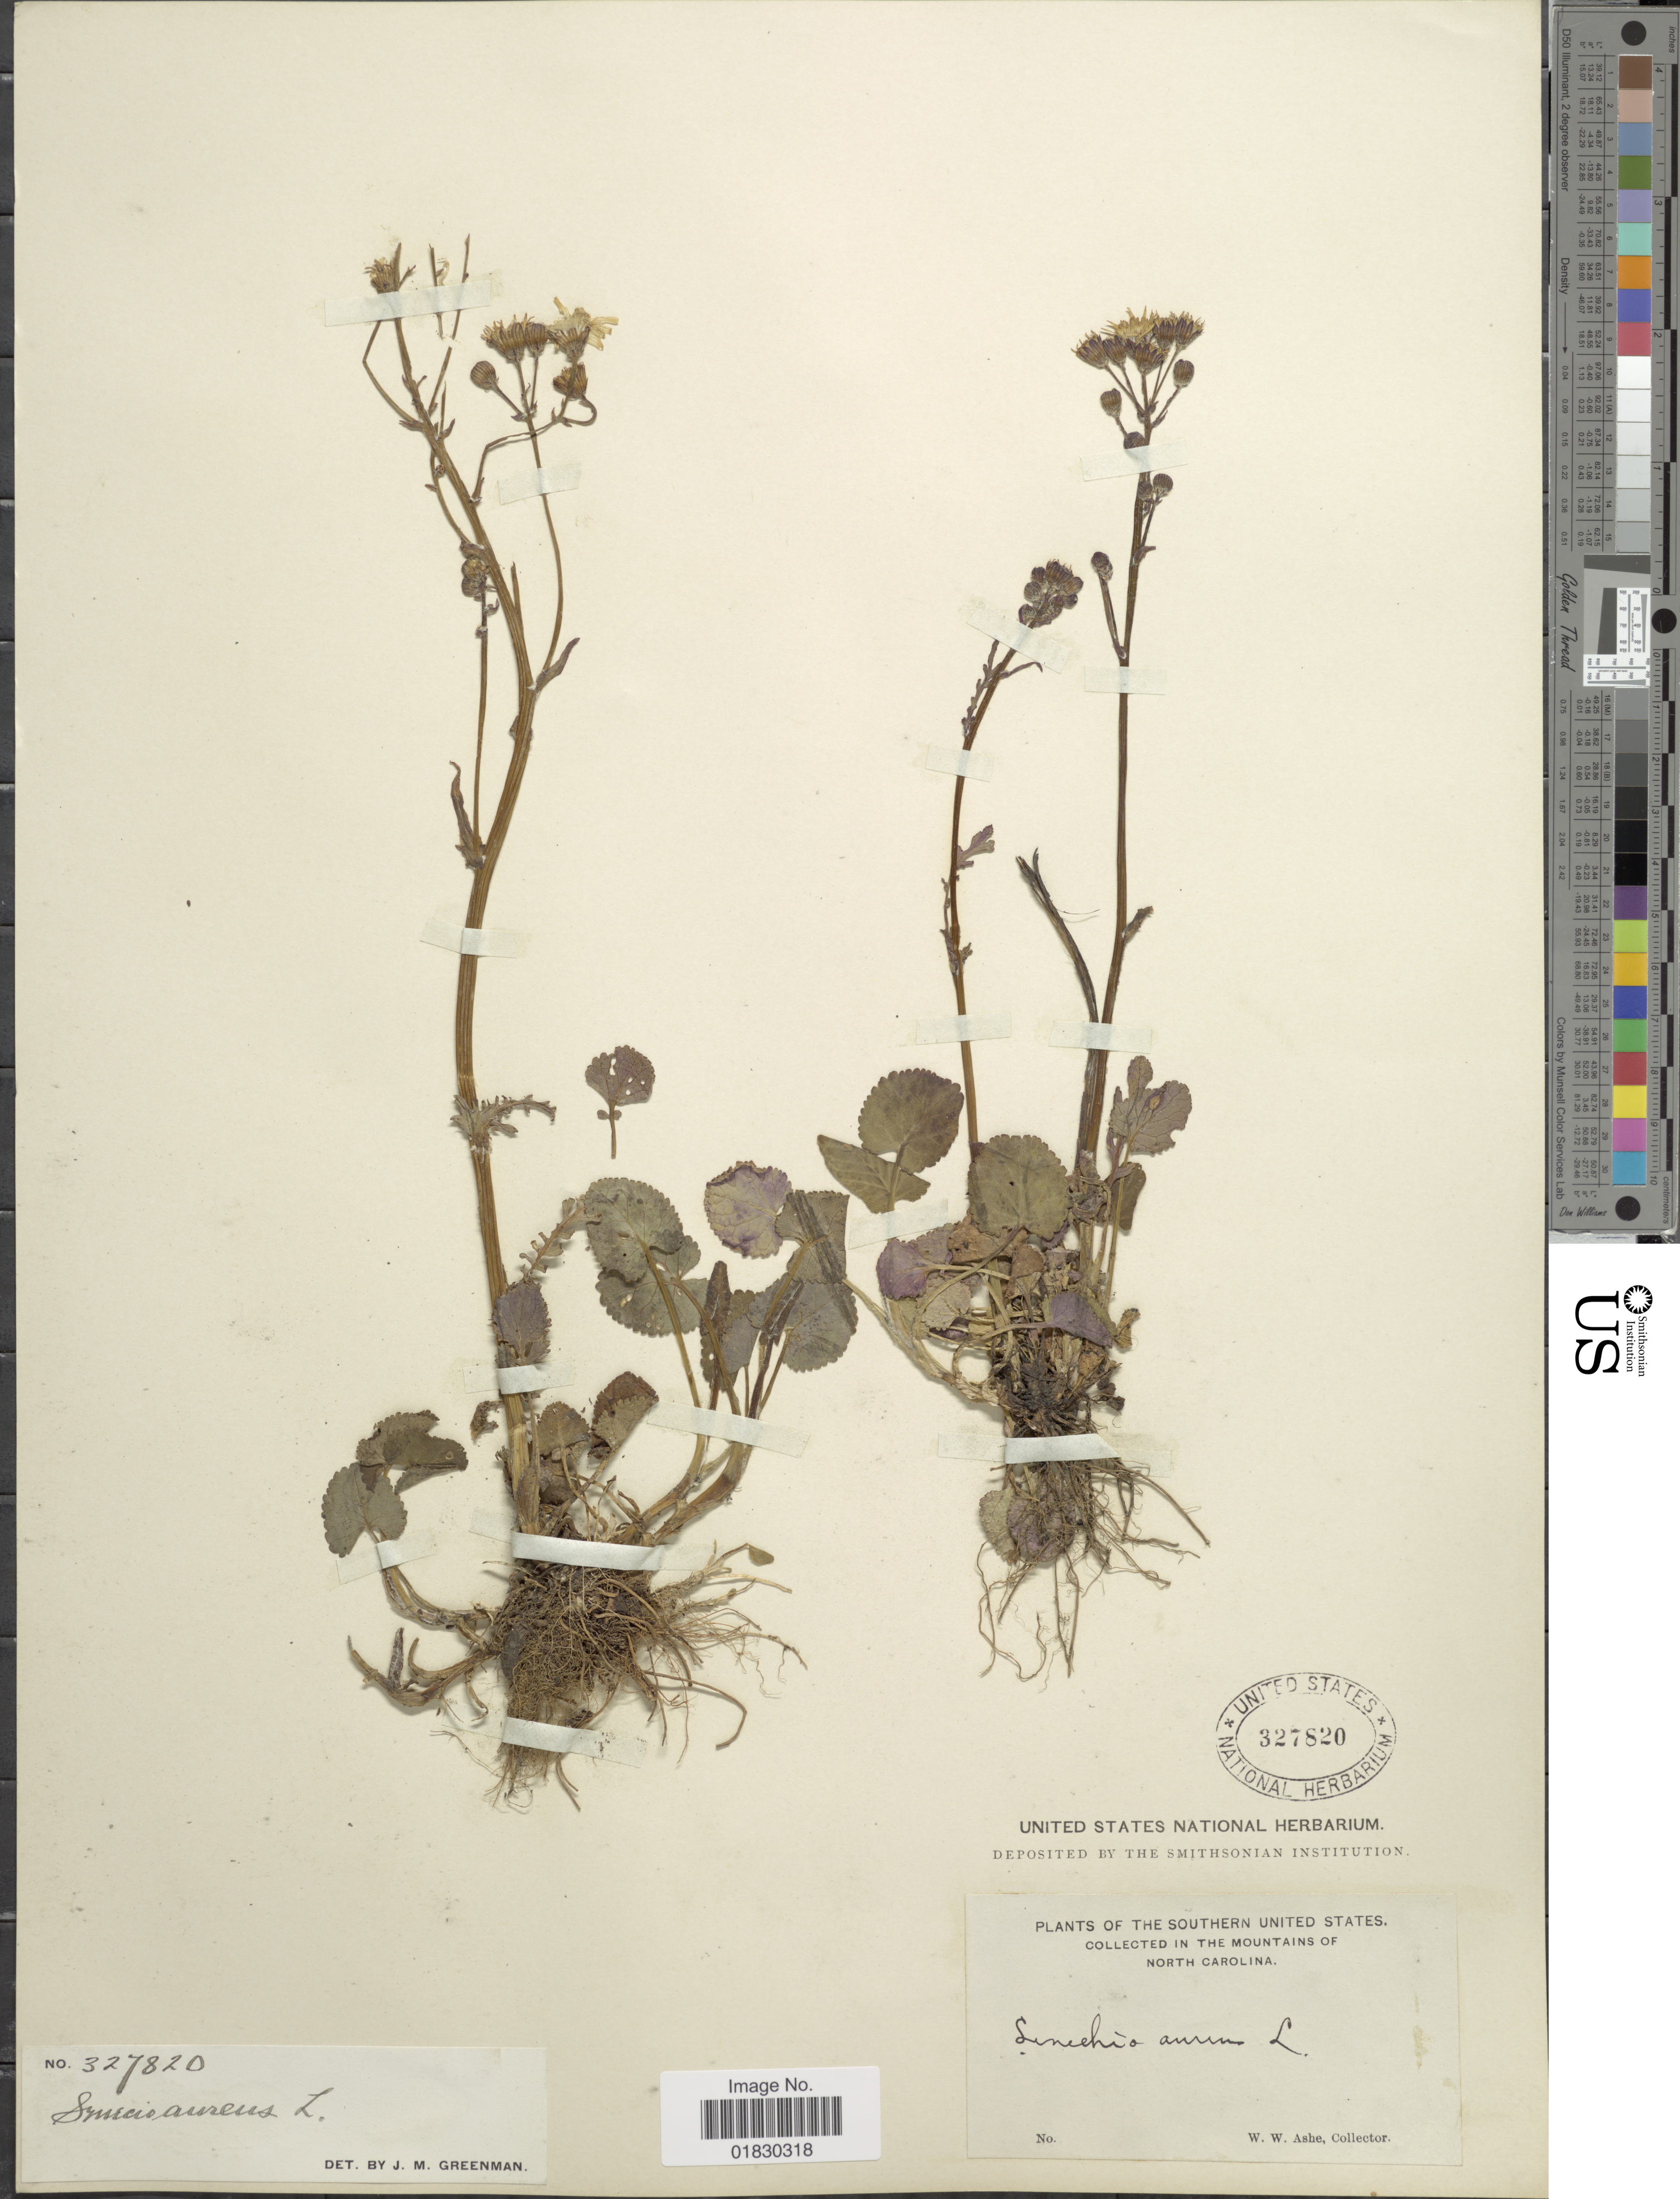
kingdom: Plantae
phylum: Tracheophyta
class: Magnoliopsida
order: Asterales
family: Asteraceae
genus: Packera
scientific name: Packera aurea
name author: (L.) Á. Löve & D. Löve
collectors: W. W. Ashe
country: United States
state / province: North Carolina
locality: The Southern United States, In the Mountains of North Carolina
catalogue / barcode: US 327820